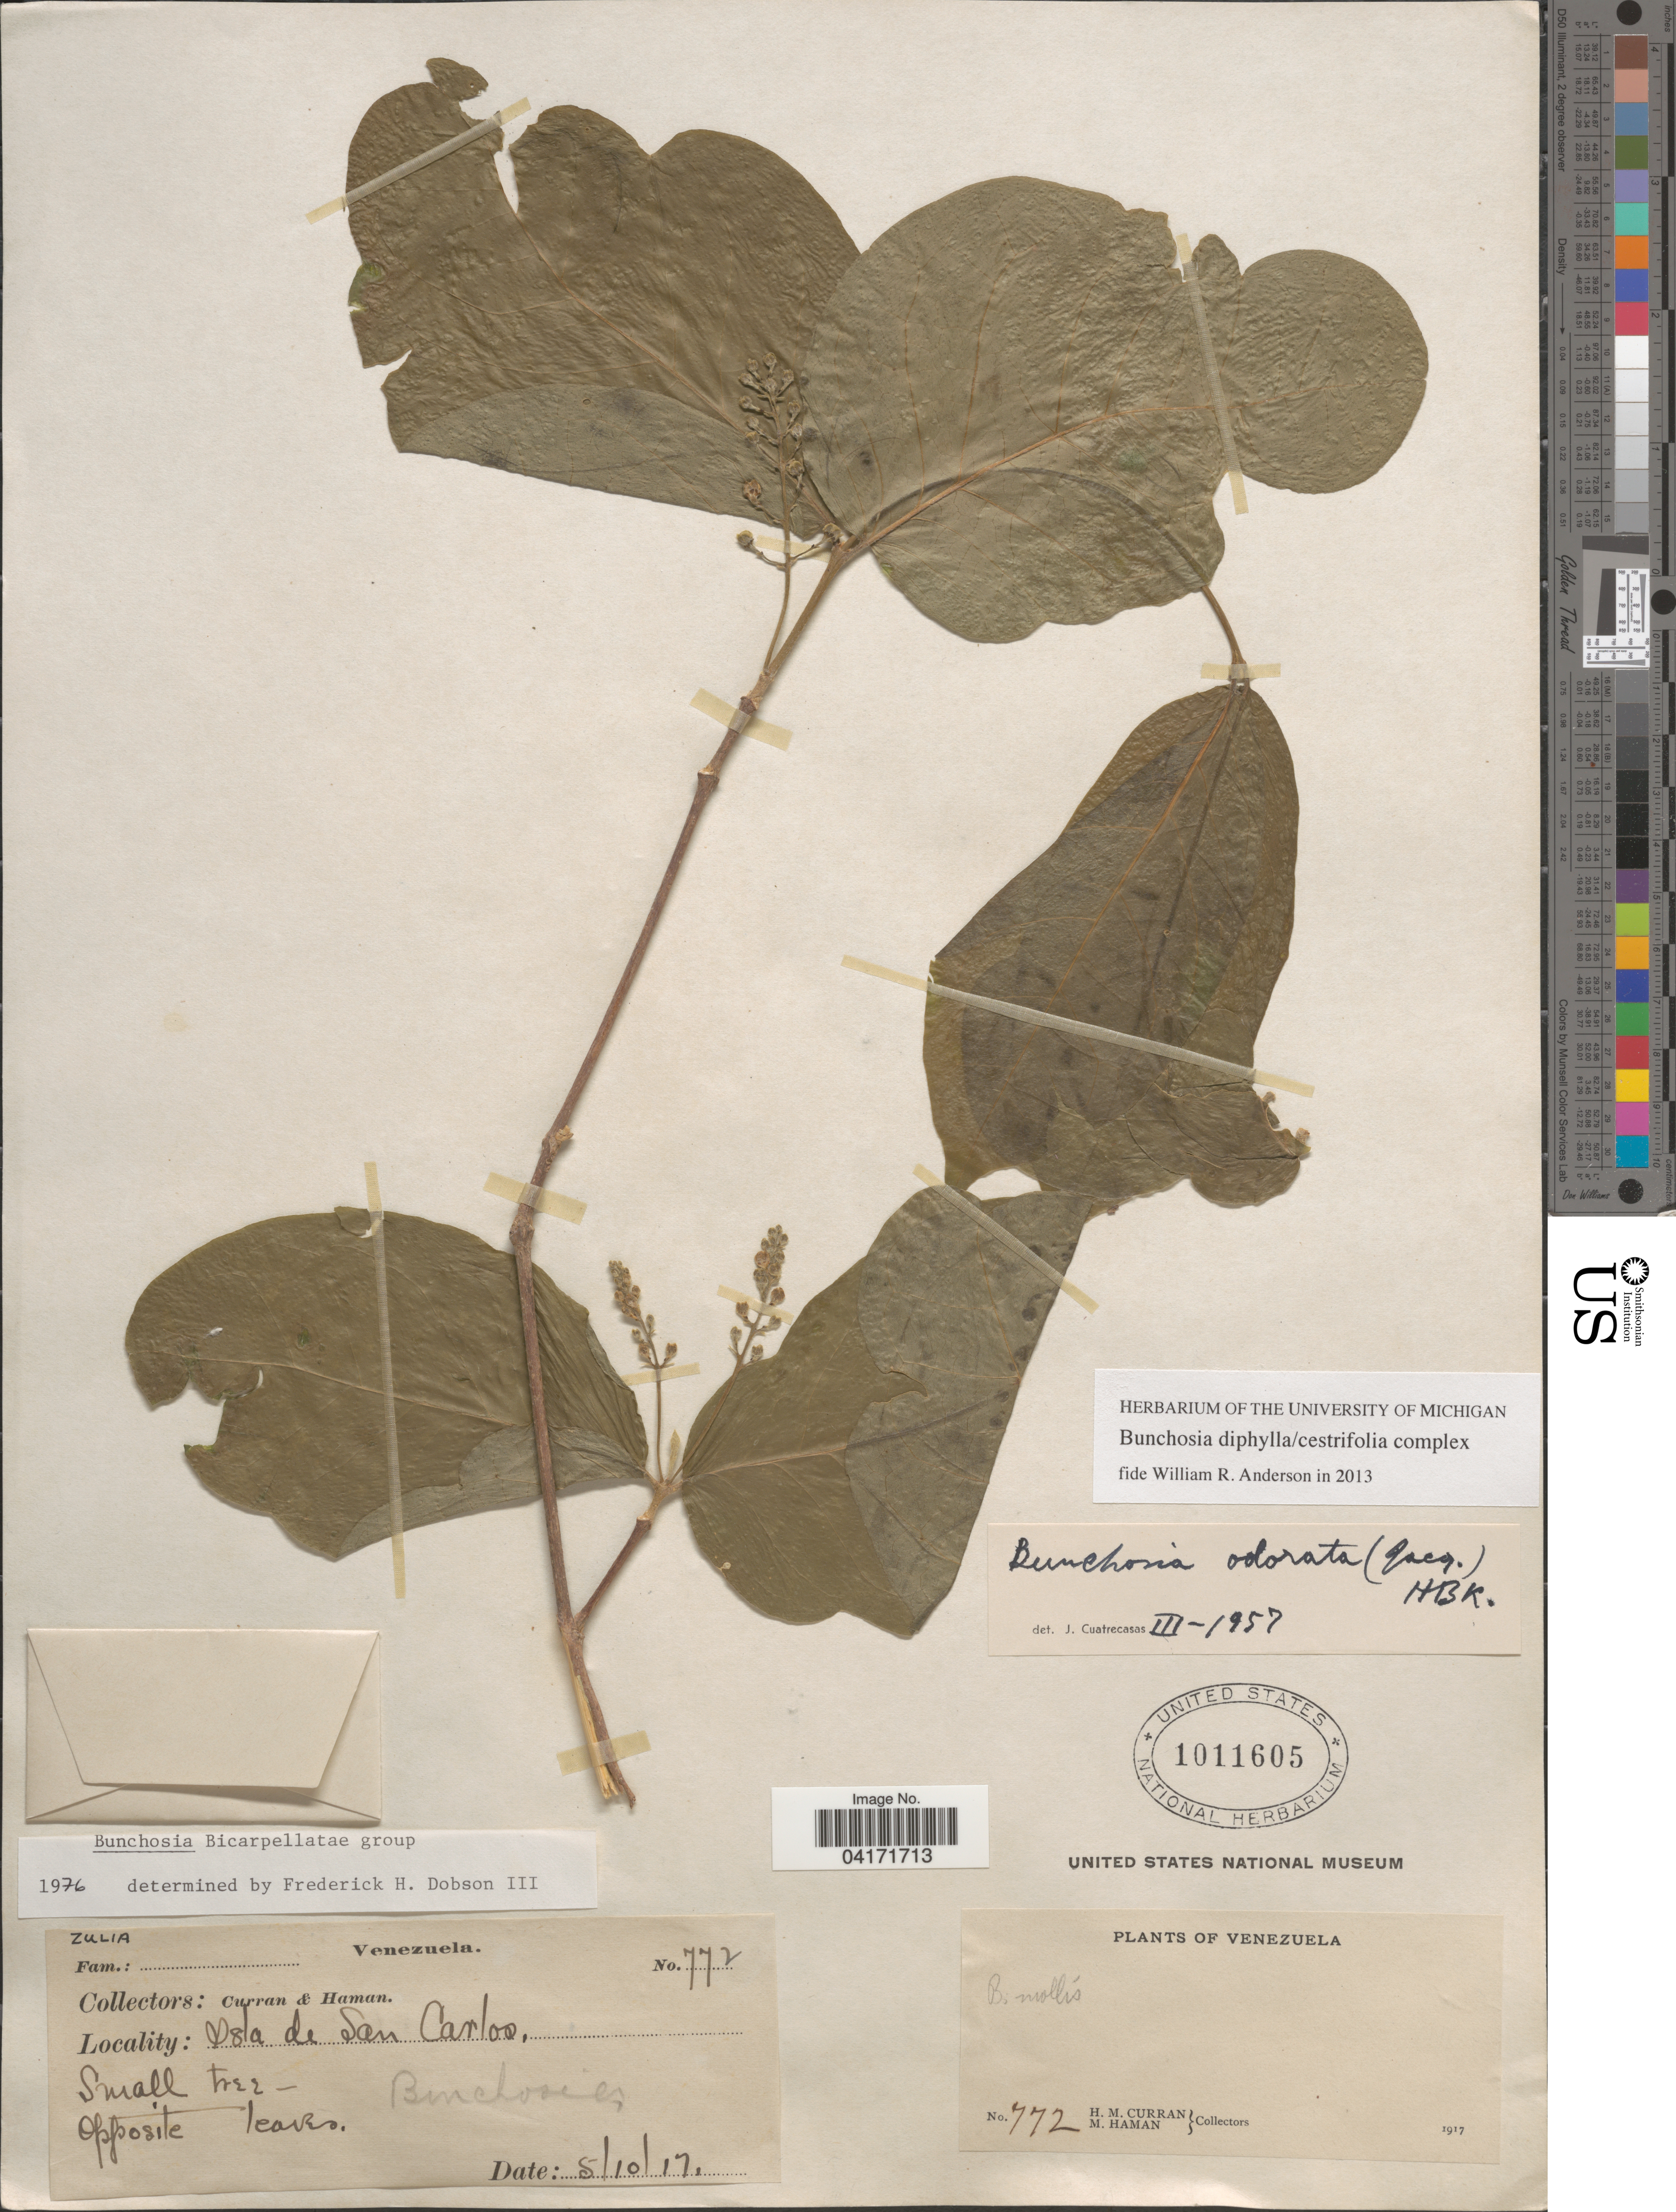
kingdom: Plantae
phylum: Tracheophyta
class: Magnoliopsida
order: Malpighiales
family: Malpighiaceae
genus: Bunchosia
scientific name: Bunchosia sp.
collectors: H. M. Curran & M. Haman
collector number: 772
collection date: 1917-10-05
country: Venezuela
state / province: Zulia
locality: Isla de San Carlos.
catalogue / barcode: US 1011605